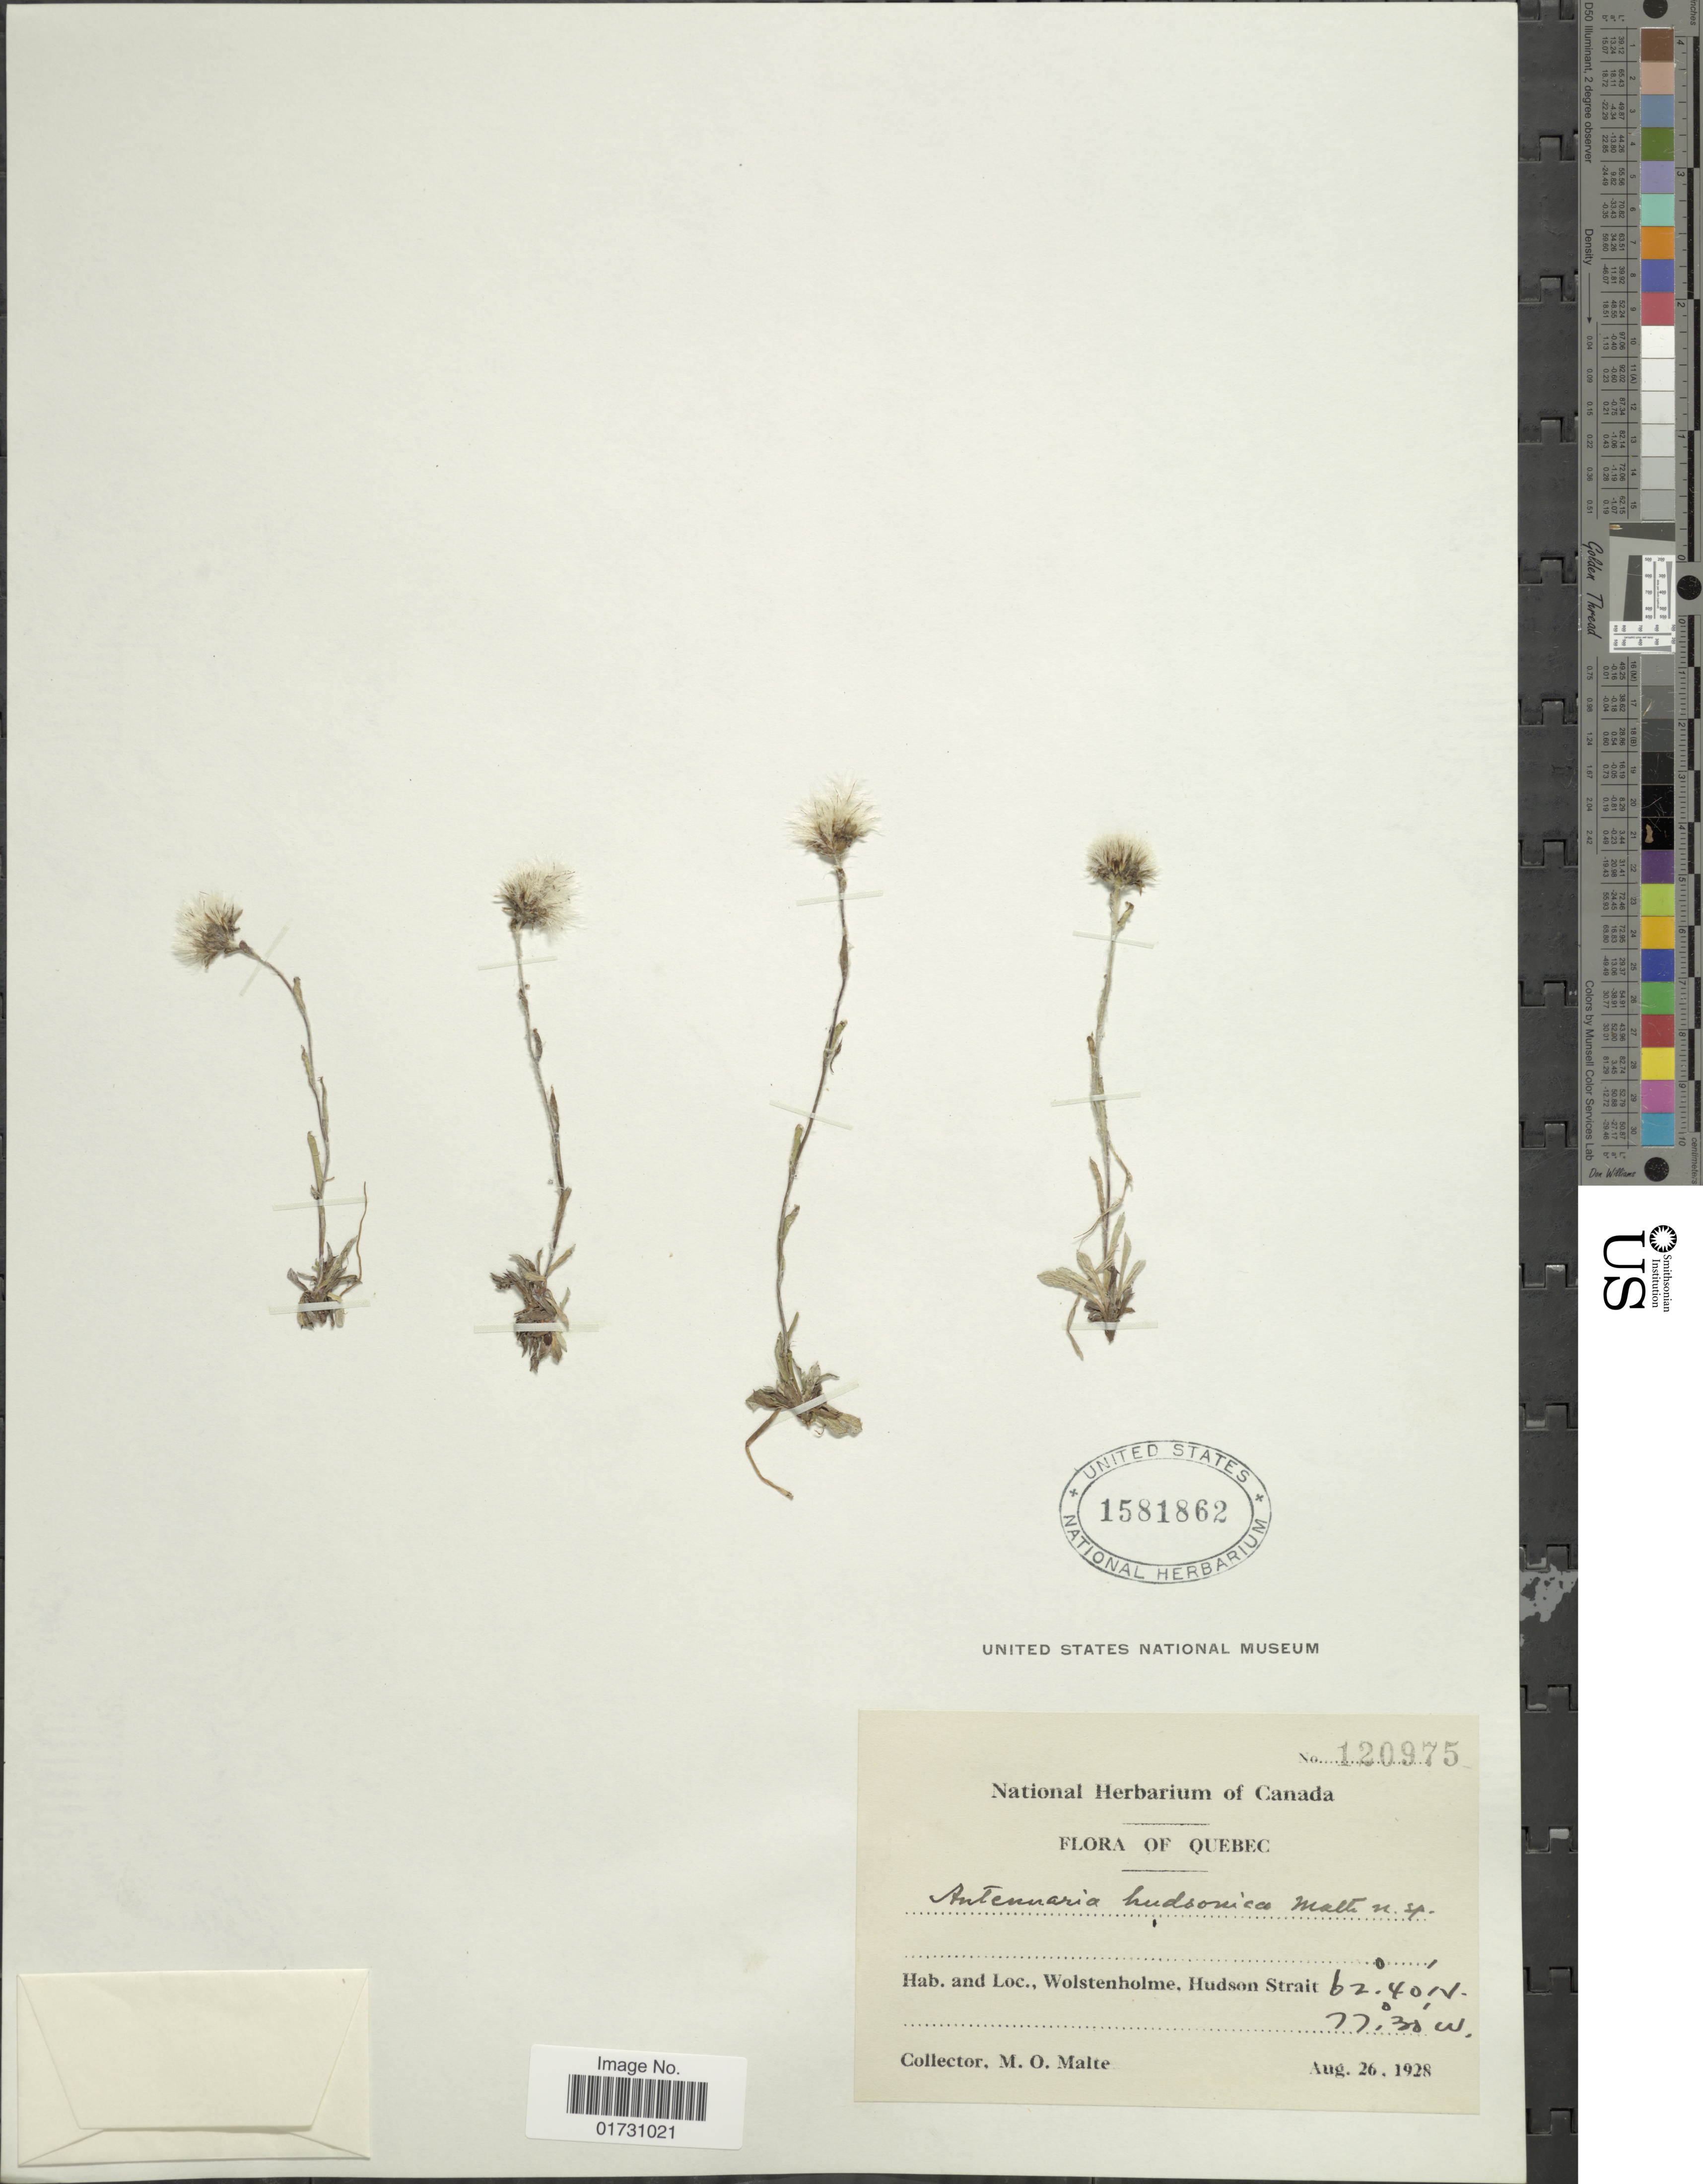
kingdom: Plantae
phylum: Tracheophyta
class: Magnoliopsida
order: Asterales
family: Asteraceae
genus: Antennaria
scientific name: Antennaria hudsonica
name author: Malte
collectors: M. O. Malte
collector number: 120975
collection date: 1928-08-26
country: Canada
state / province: Quebec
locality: Wolstenholme, Hudson Strait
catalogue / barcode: US 1581862